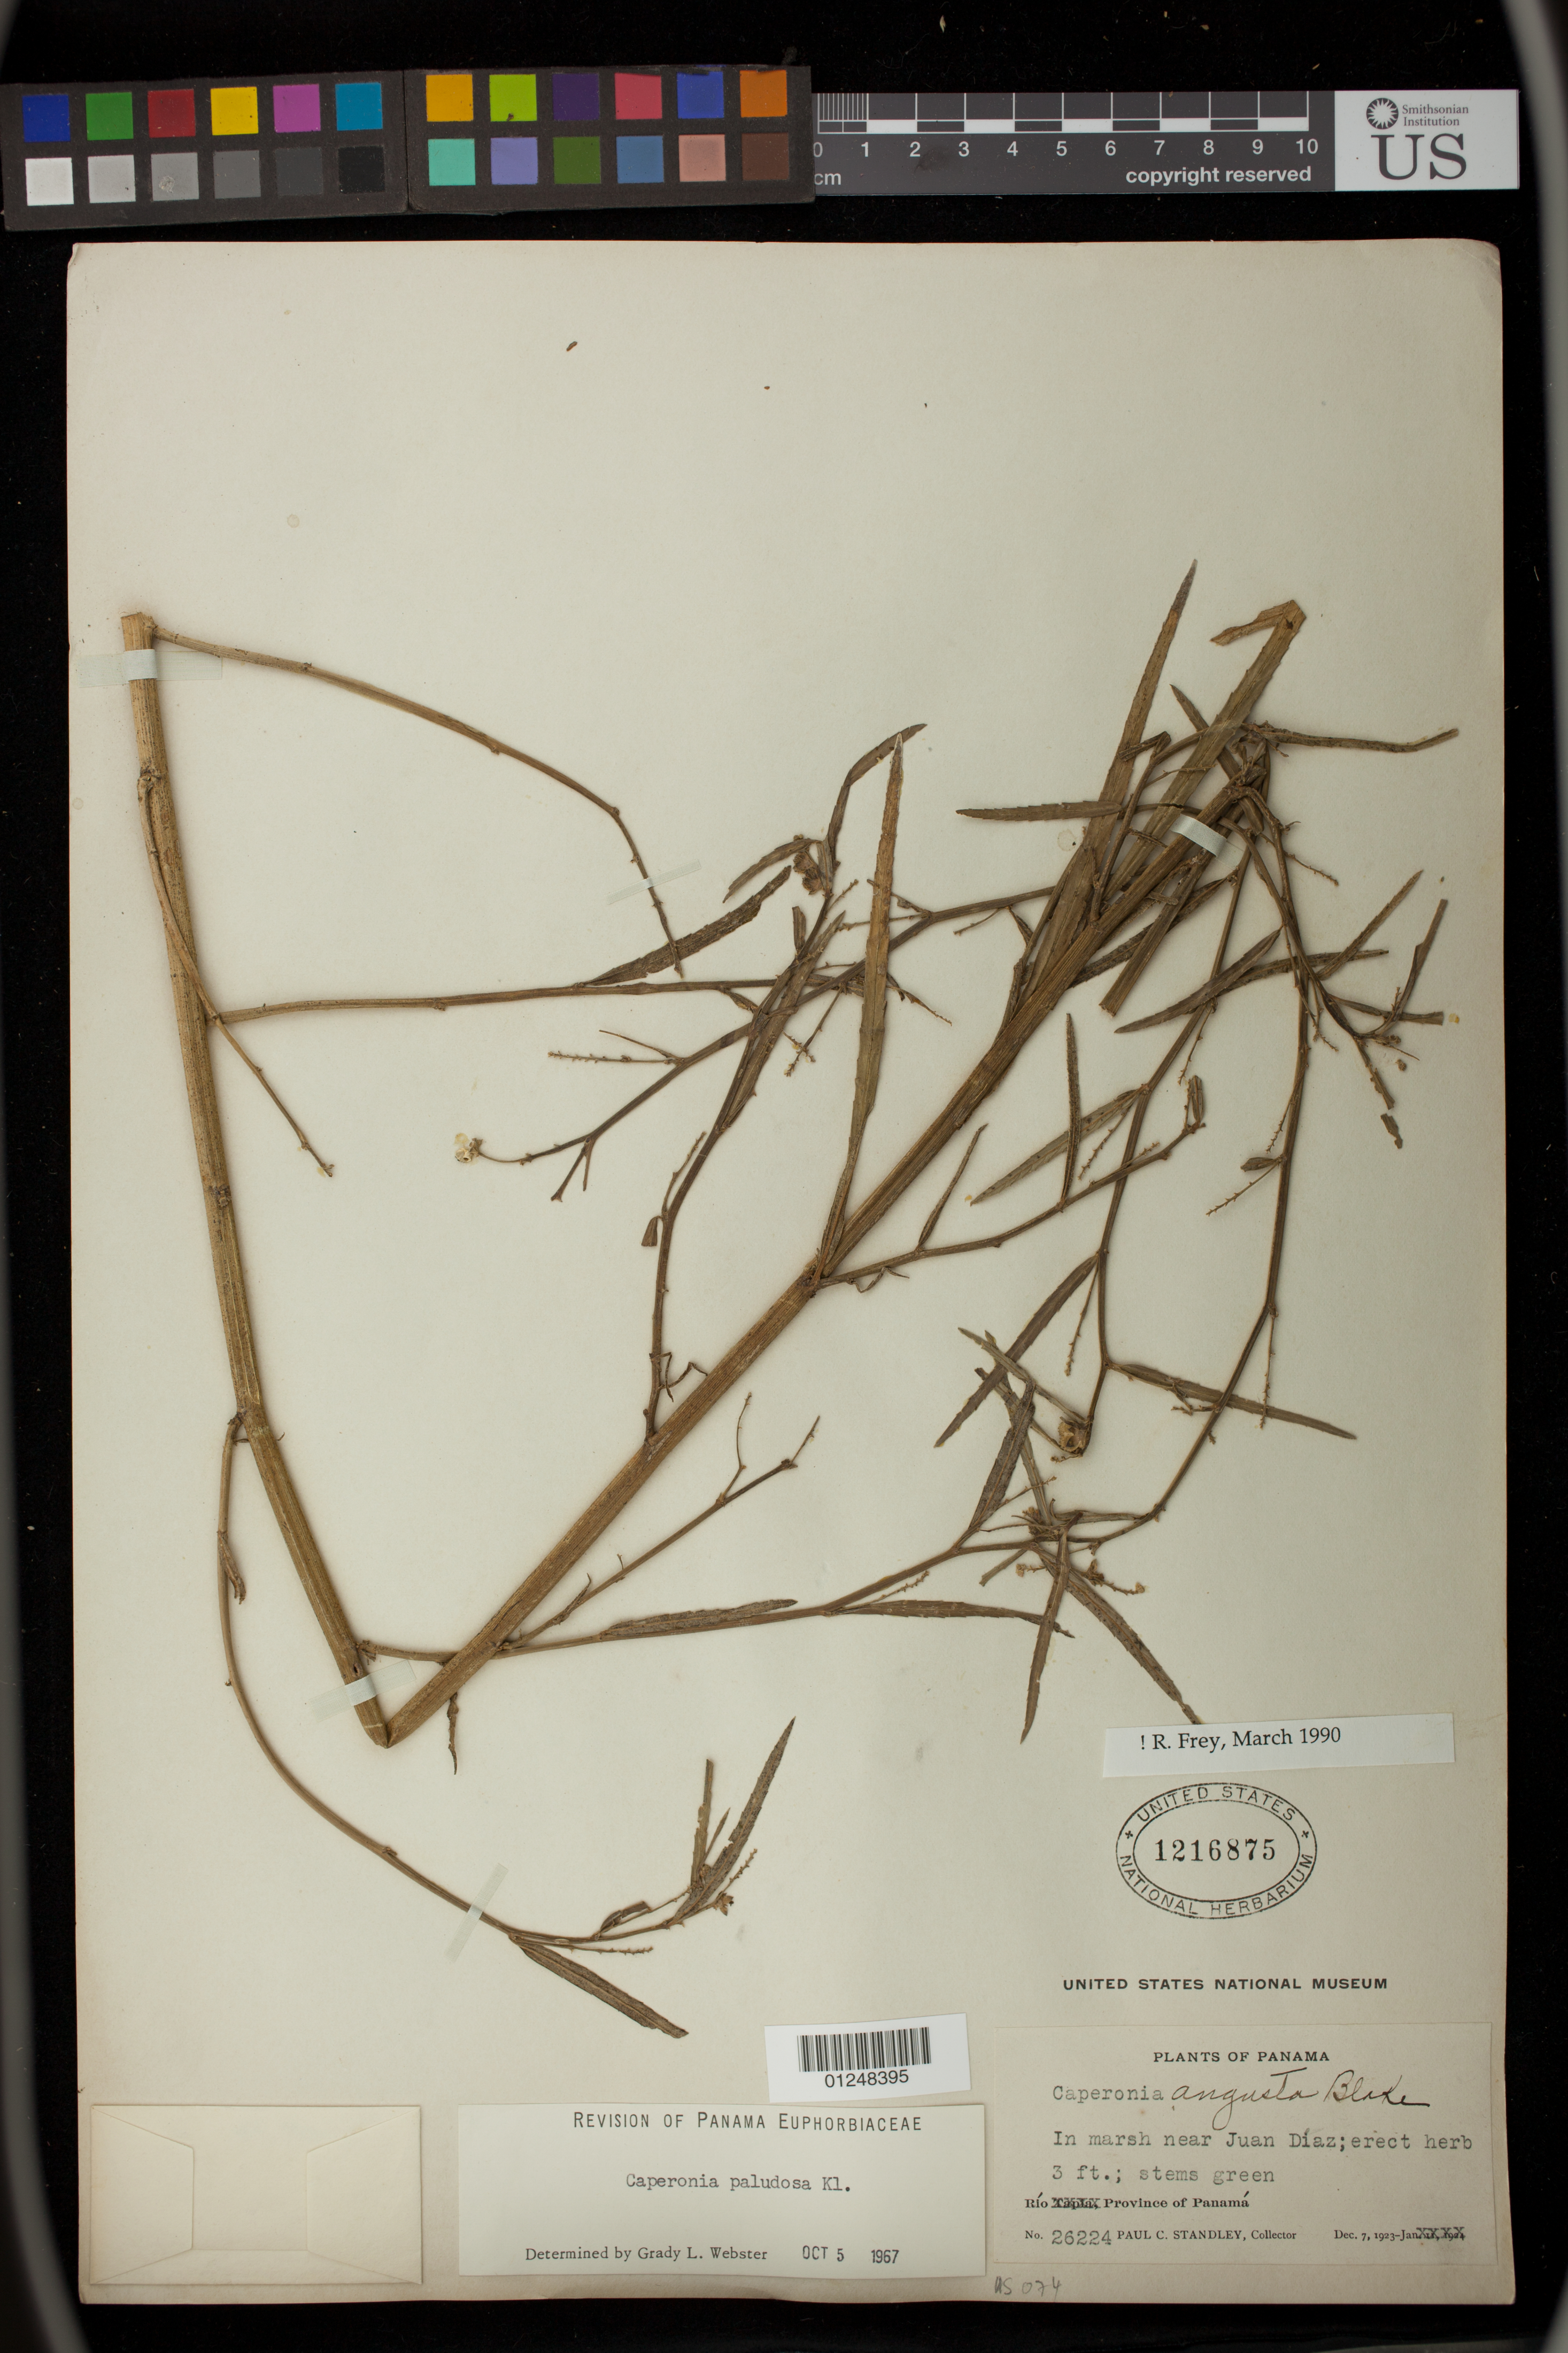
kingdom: Plantae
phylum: Tracheophyta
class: Magnoliopsida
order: Malpighiales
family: Euphorbiaceae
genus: Caperonia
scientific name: Caperonia paludosa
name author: Klotzsch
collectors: P. C. Standley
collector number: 26224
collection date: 1923-12-07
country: Panama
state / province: Panamá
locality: Juan Diaz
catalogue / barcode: US 1216875